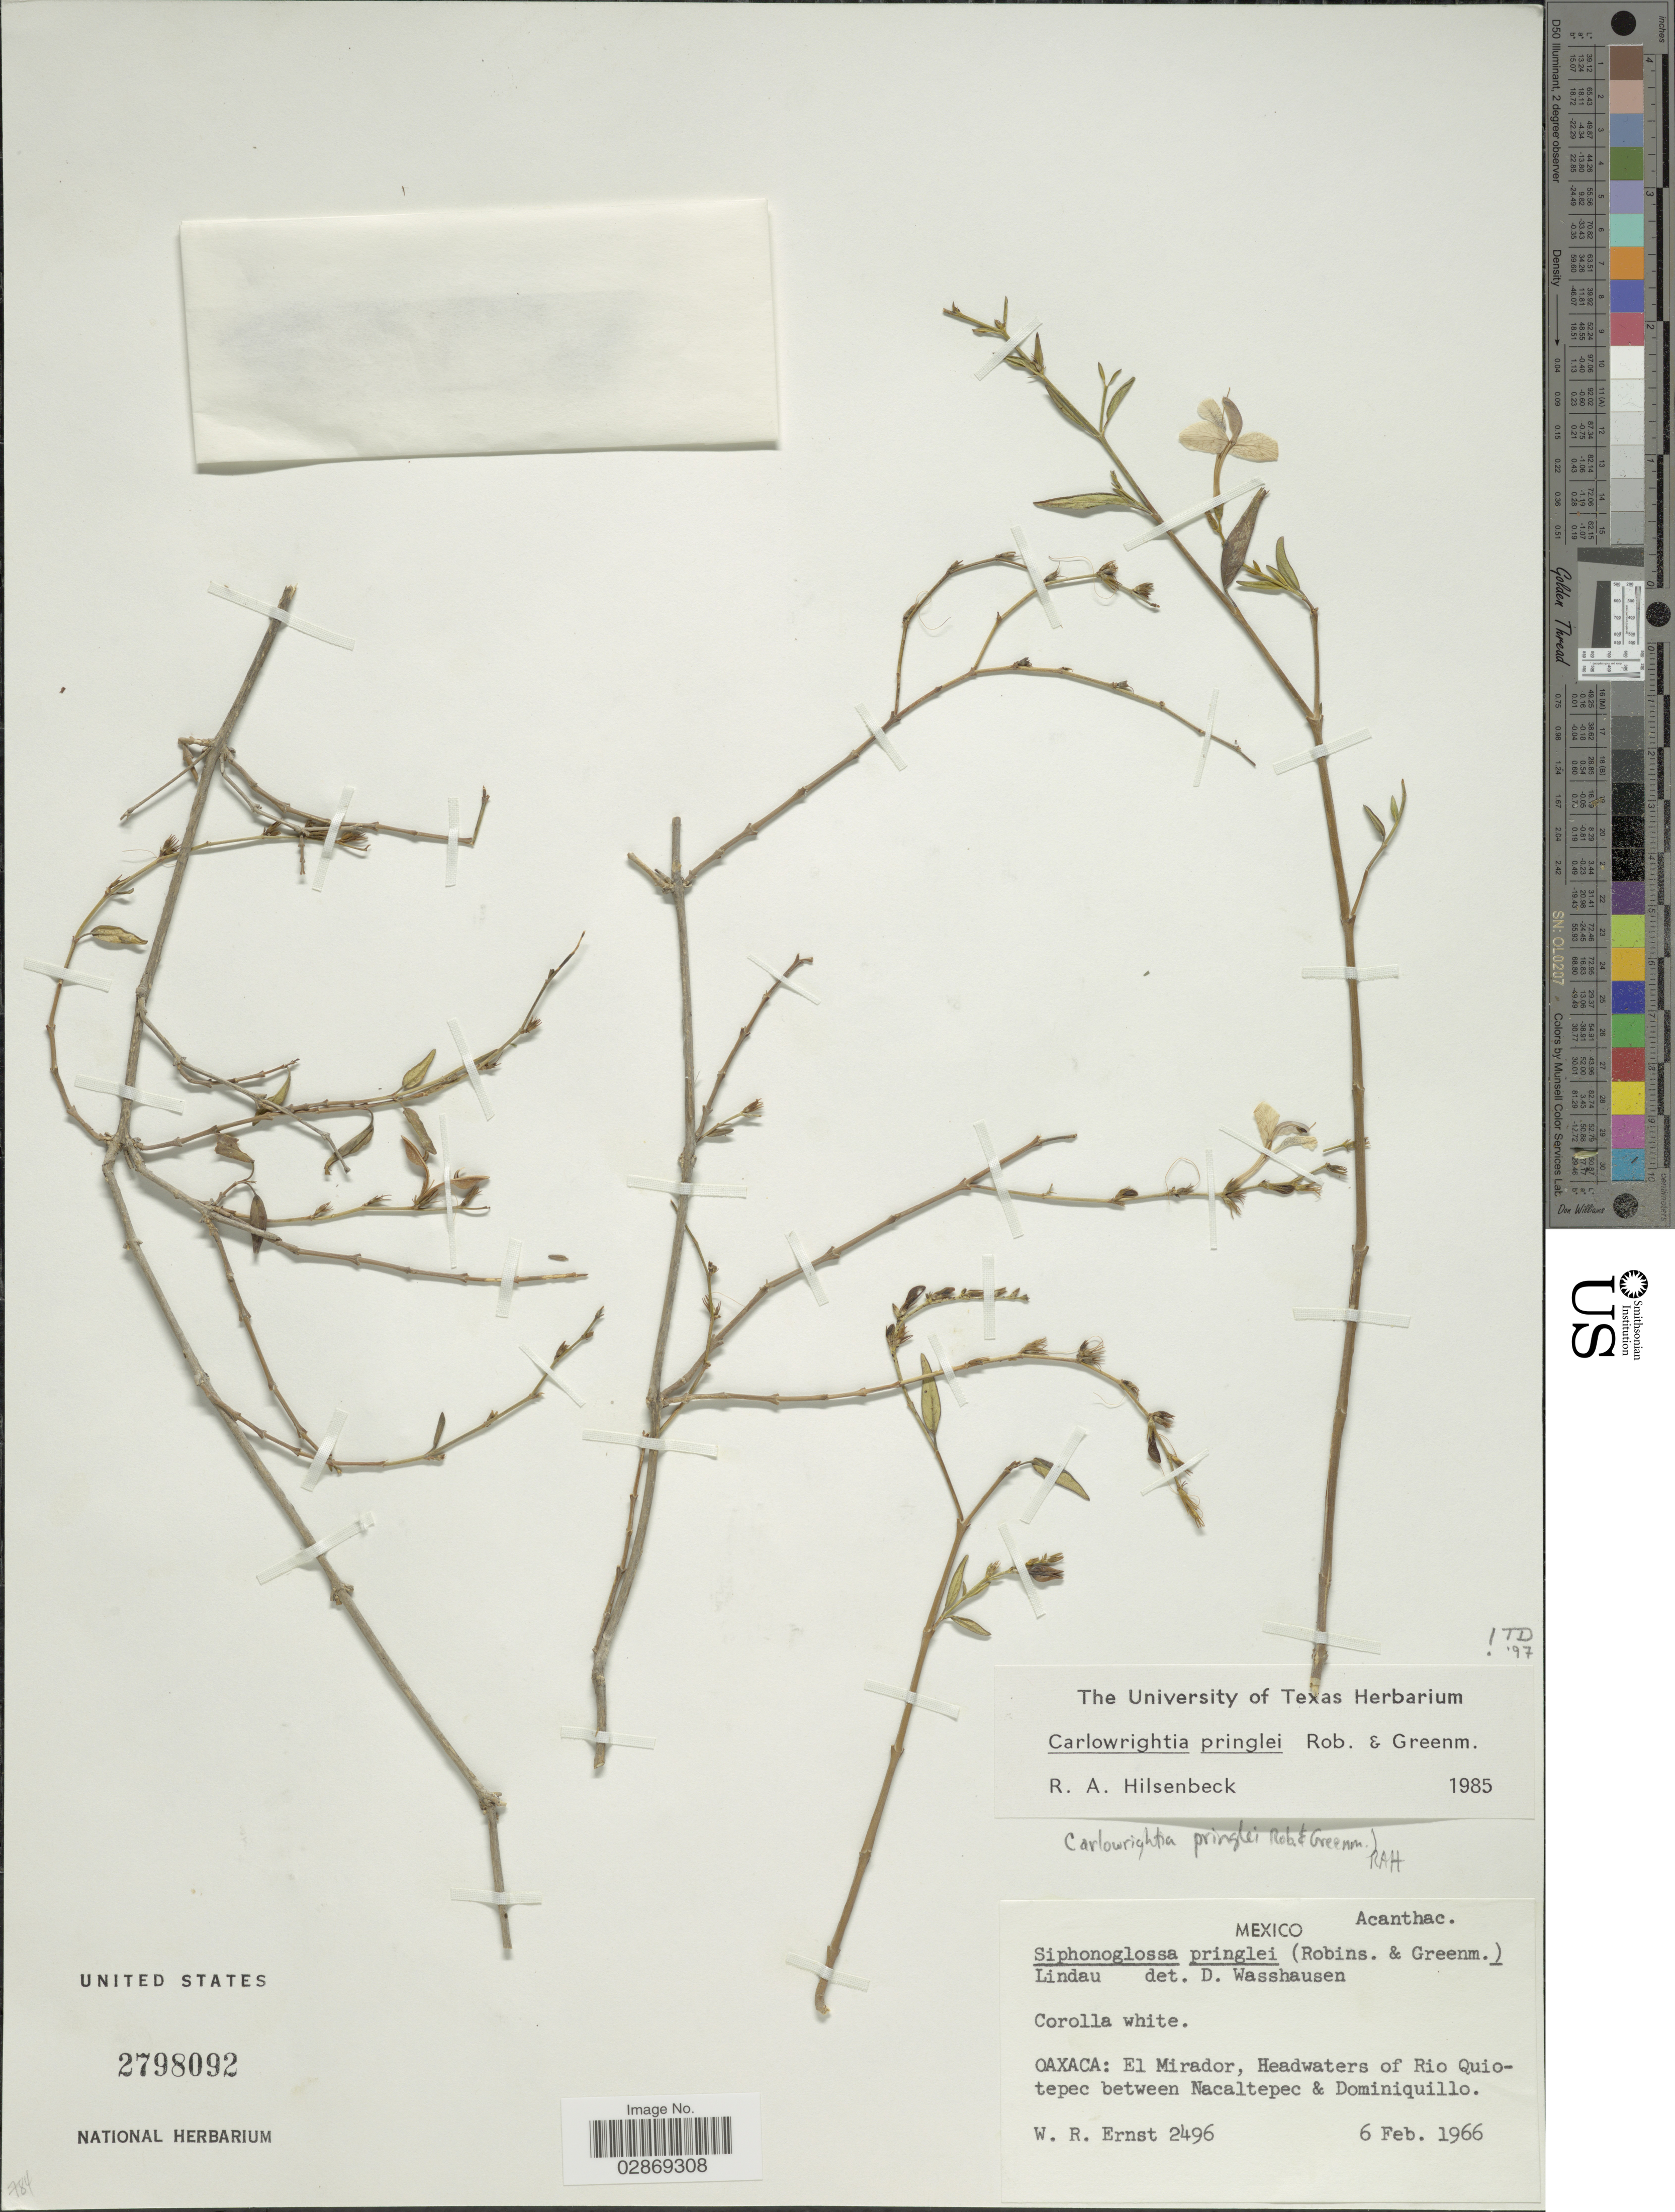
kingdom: Plantae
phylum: Tracheophyta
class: Magnoliopsida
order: Lamiales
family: Acanthaceae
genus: Carlowrightia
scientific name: Carlowrightia pringlei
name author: B.L. Rob. & Greenm.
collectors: W. R. Ernst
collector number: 2496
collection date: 1966-02-06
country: Mexico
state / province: Oaxaca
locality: Oaxaca: El Mirador, Headwaters of Rio Quiotepec between Nacaltepec & Dominiquillo.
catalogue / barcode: US 2798092